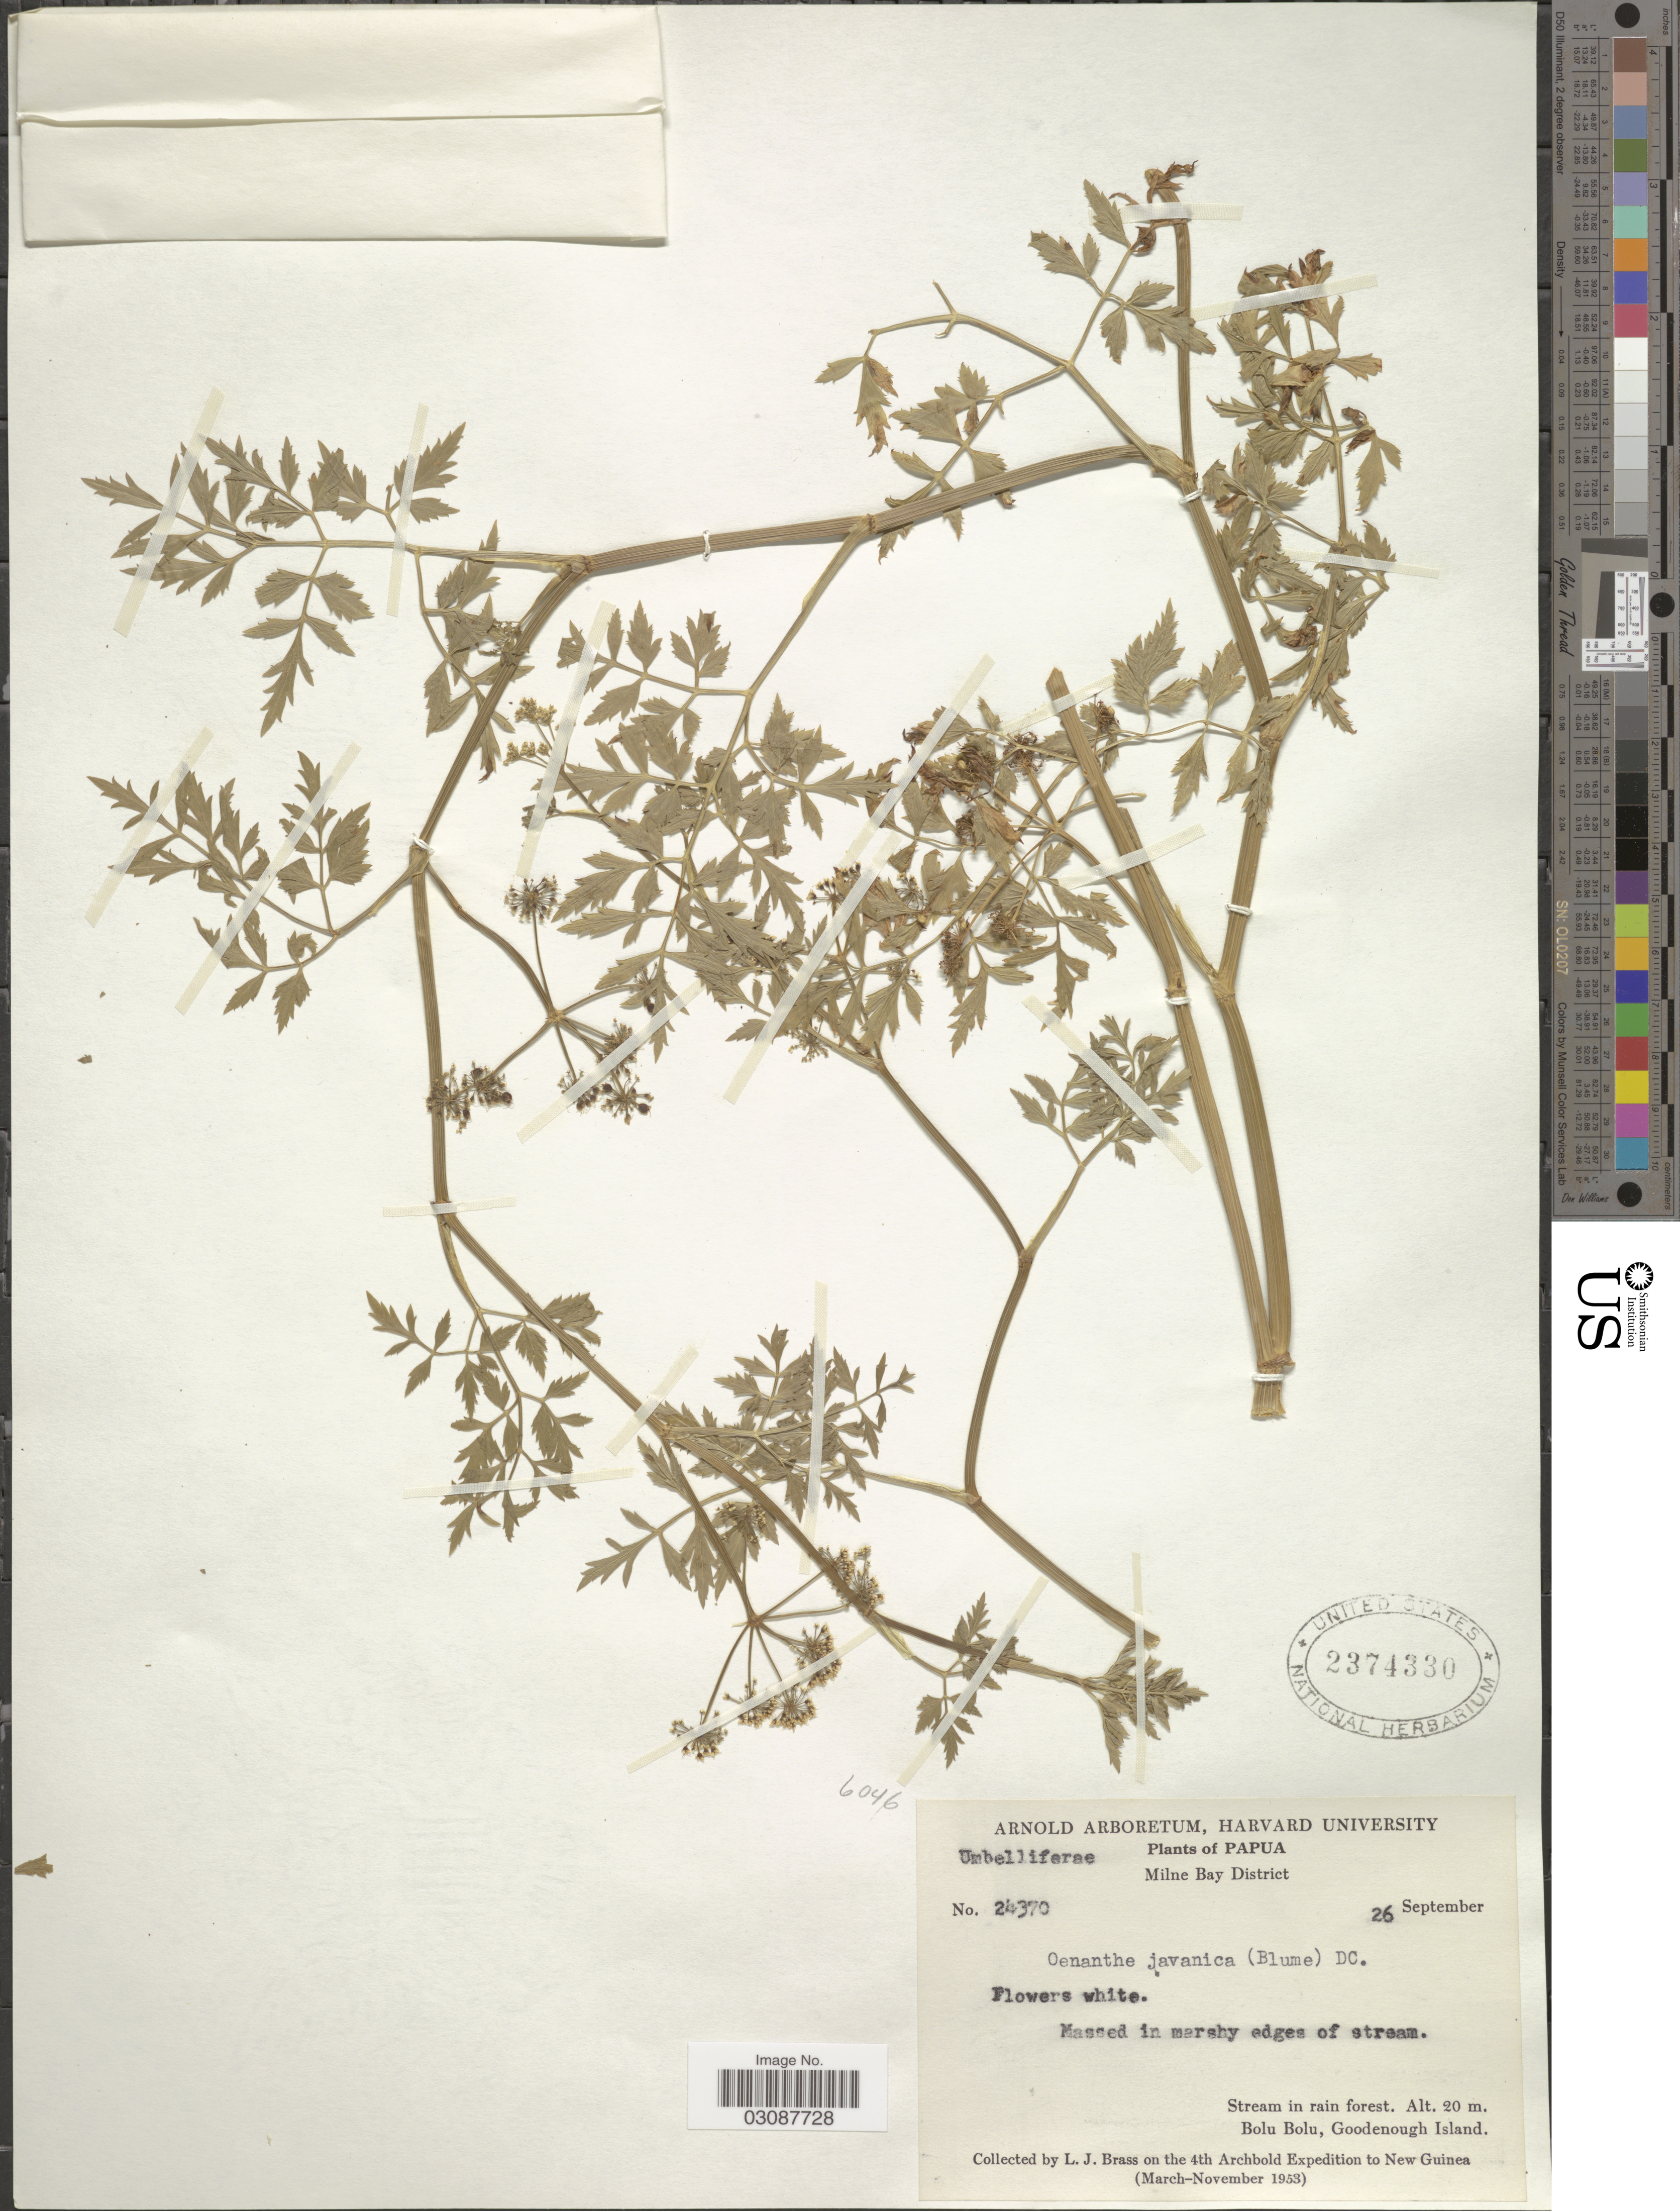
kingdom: Plantae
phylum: Tracheophyta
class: Magnoliopsida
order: Apiales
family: Apiaceae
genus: Oenanthe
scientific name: Oenanthe javanica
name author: (Blume) DC.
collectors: L. J. Brass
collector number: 24370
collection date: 1953-09-26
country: Papua New Guinea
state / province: Milne Bay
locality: Milne Bay District, Stream in rain forest, Bolu Bolu, Goodenough Island.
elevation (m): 20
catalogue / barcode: US 2374330